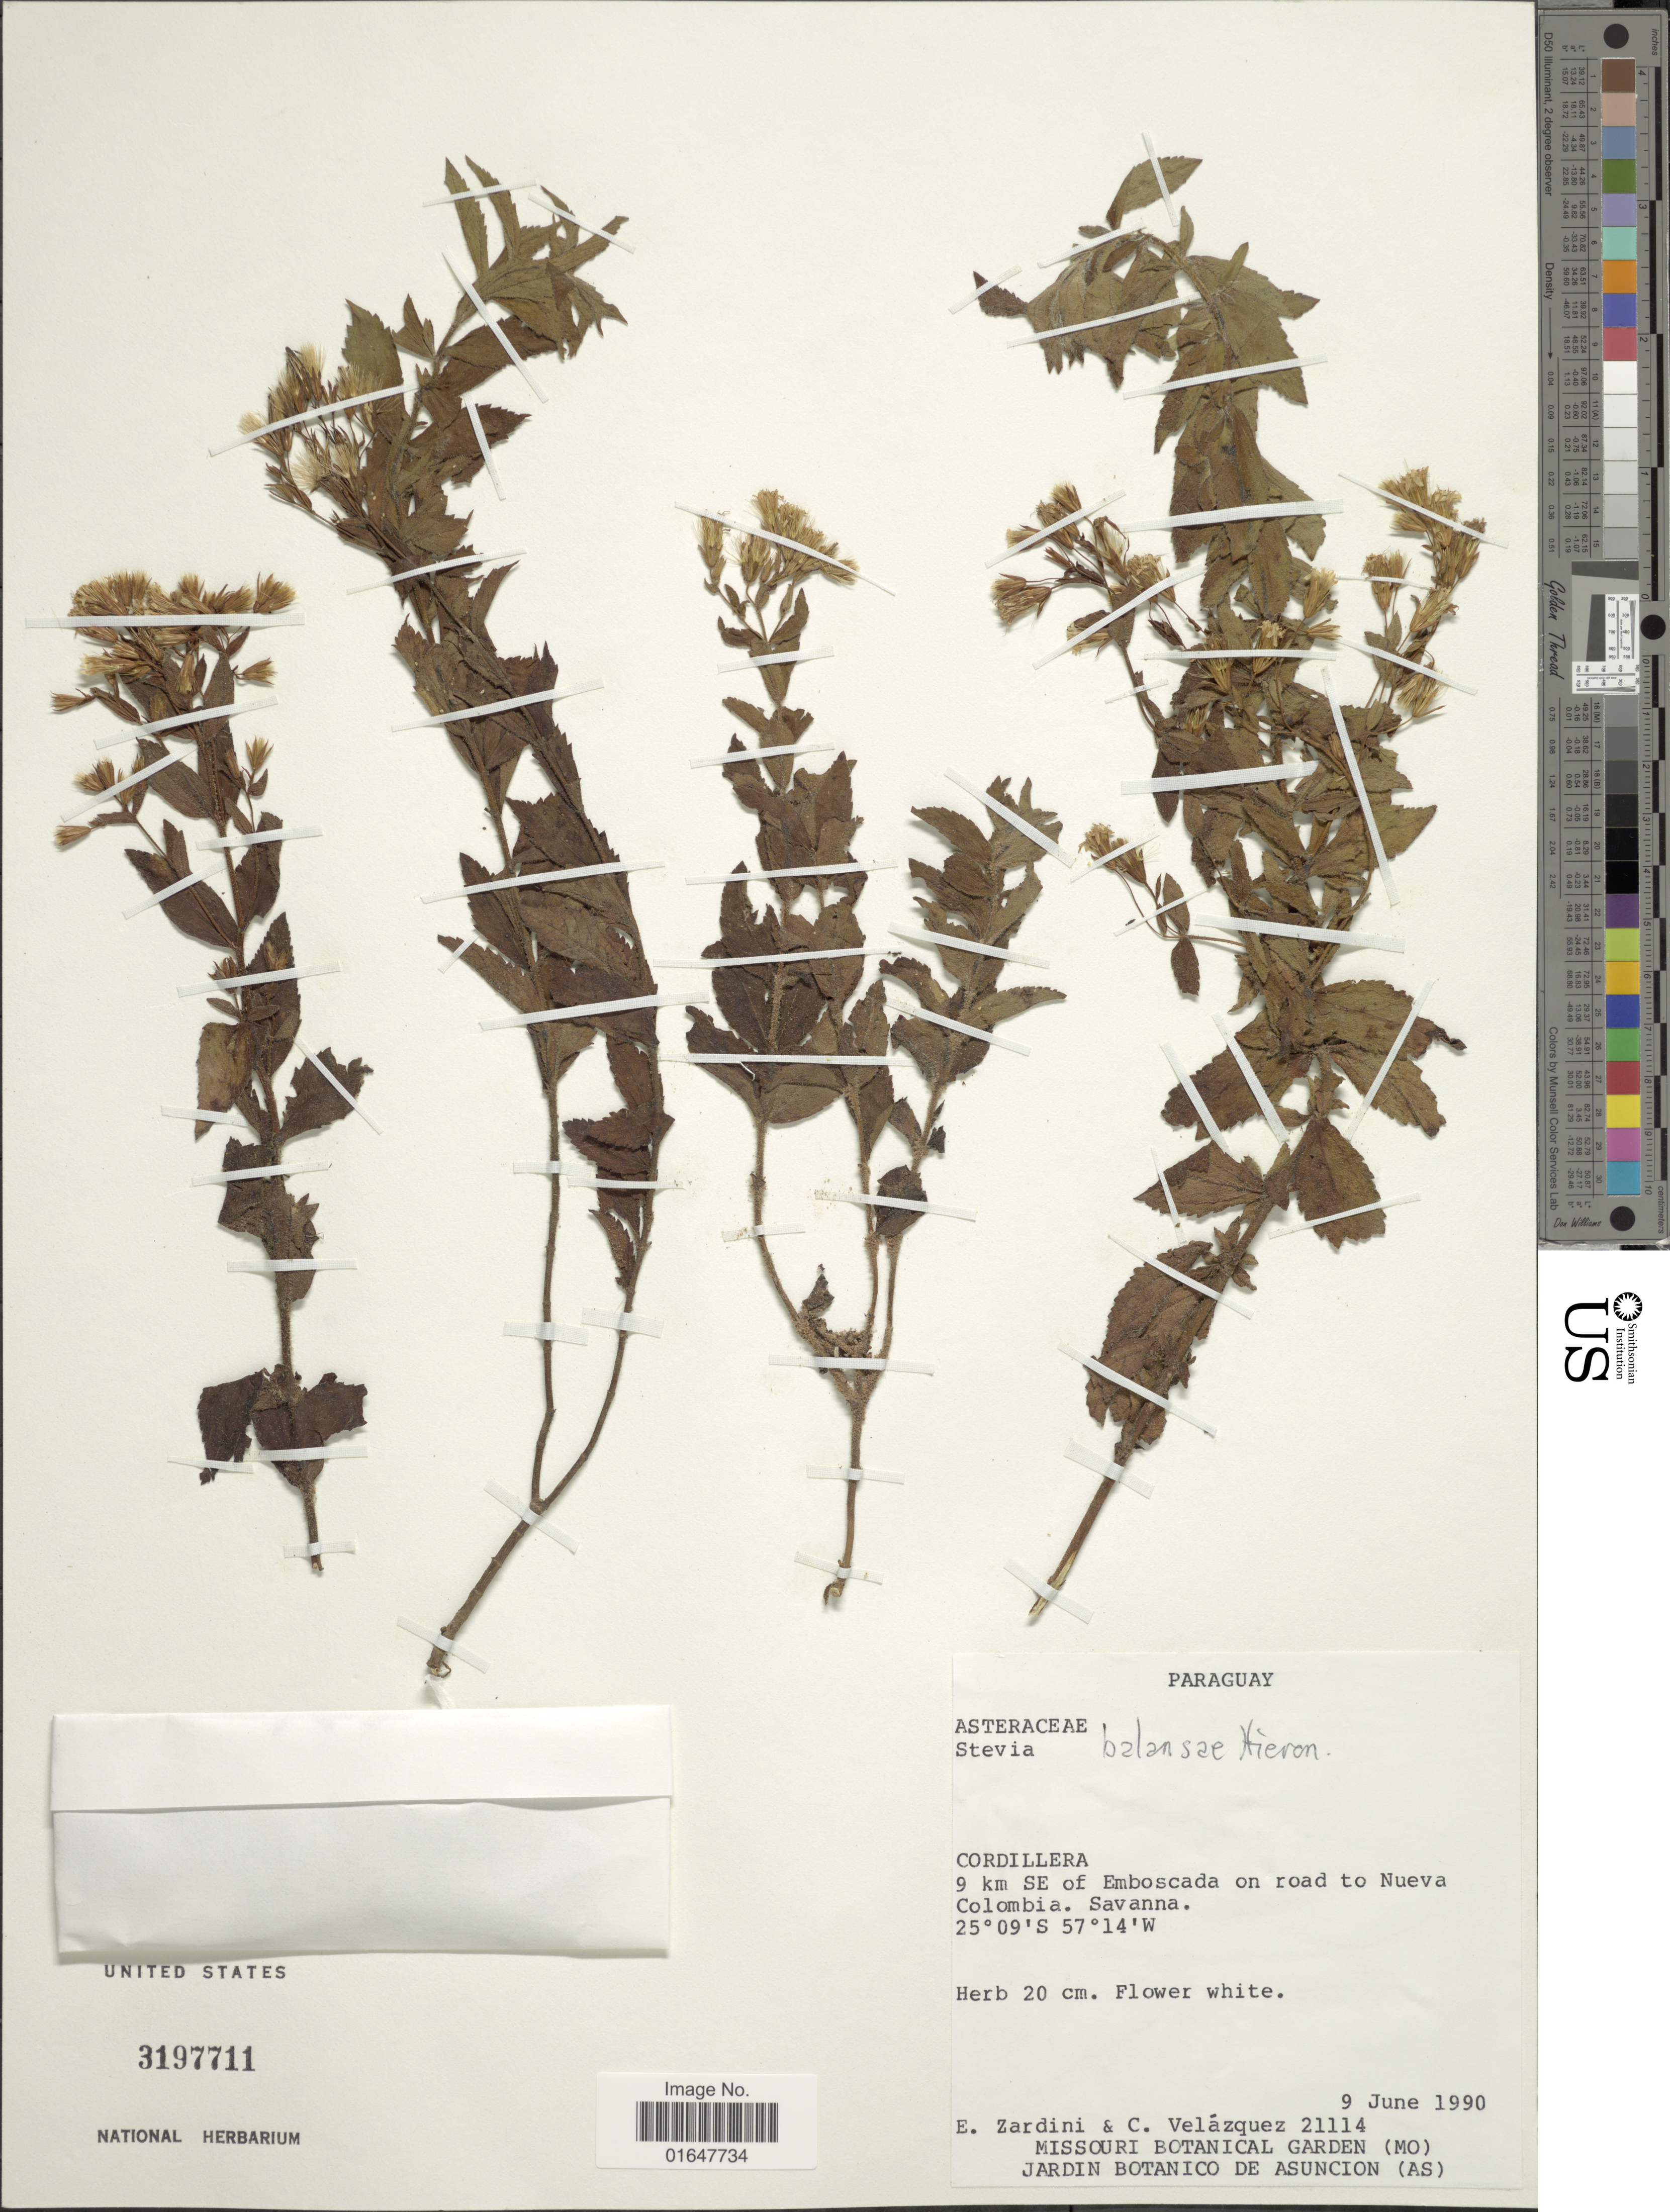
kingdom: Plantae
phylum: Tracheophyta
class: Magnoliopsida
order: Asterales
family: Asteraceae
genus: Stevia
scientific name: Stevia balansae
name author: Hieron.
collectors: E. M. Zardini & C. Velázquez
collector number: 21114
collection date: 1990-06-09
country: Paraguay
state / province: Cordillera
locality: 9 km Se of Emboscada on road to Nueva Colombia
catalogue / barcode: US 3197711